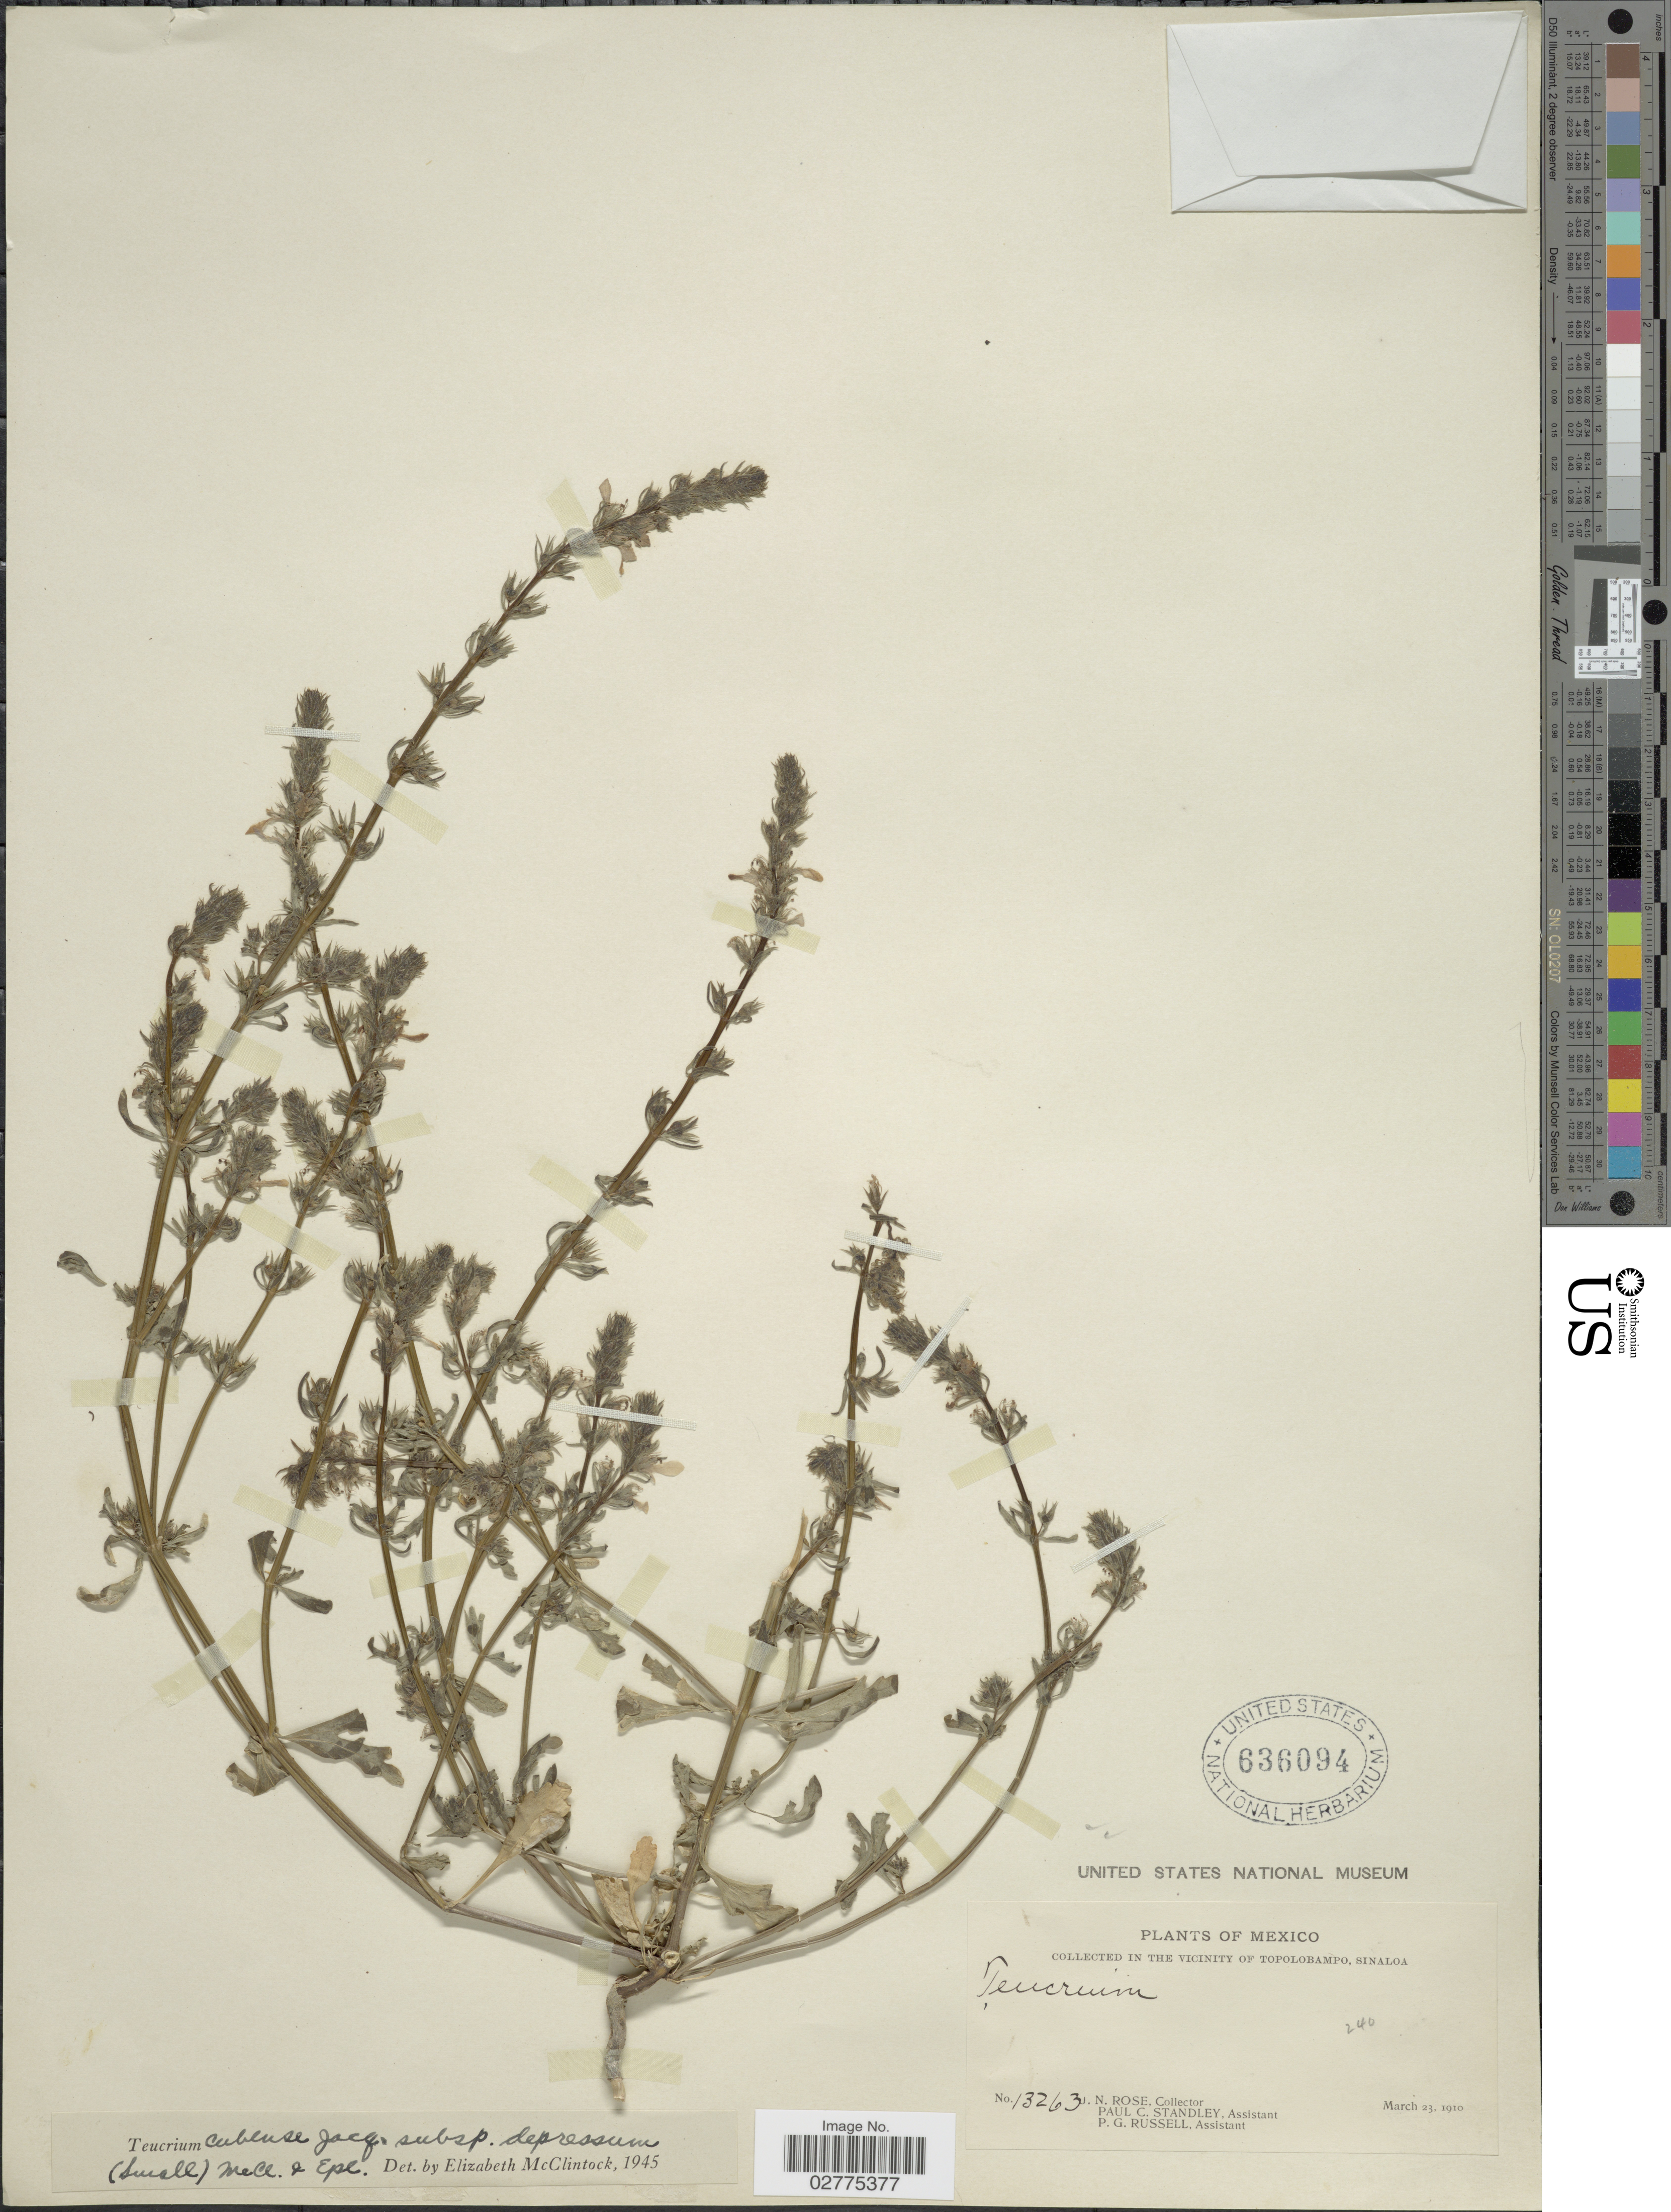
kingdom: Plantae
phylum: Tracheophyta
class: Magnoliopsida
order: Lamiales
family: Lamiaceae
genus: Teucrium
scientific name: Teucrium cubense subsp. depressum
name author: (Small) E. M. McClint. & Epling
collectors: J. N. Rose, P. C. Standley & P. G. Russell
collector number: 13263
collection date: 1910-03-23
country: Mexico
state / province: Sinaloa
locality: In The Vicinity of Topolobampo, Sinaloa.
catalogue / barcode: US 636094